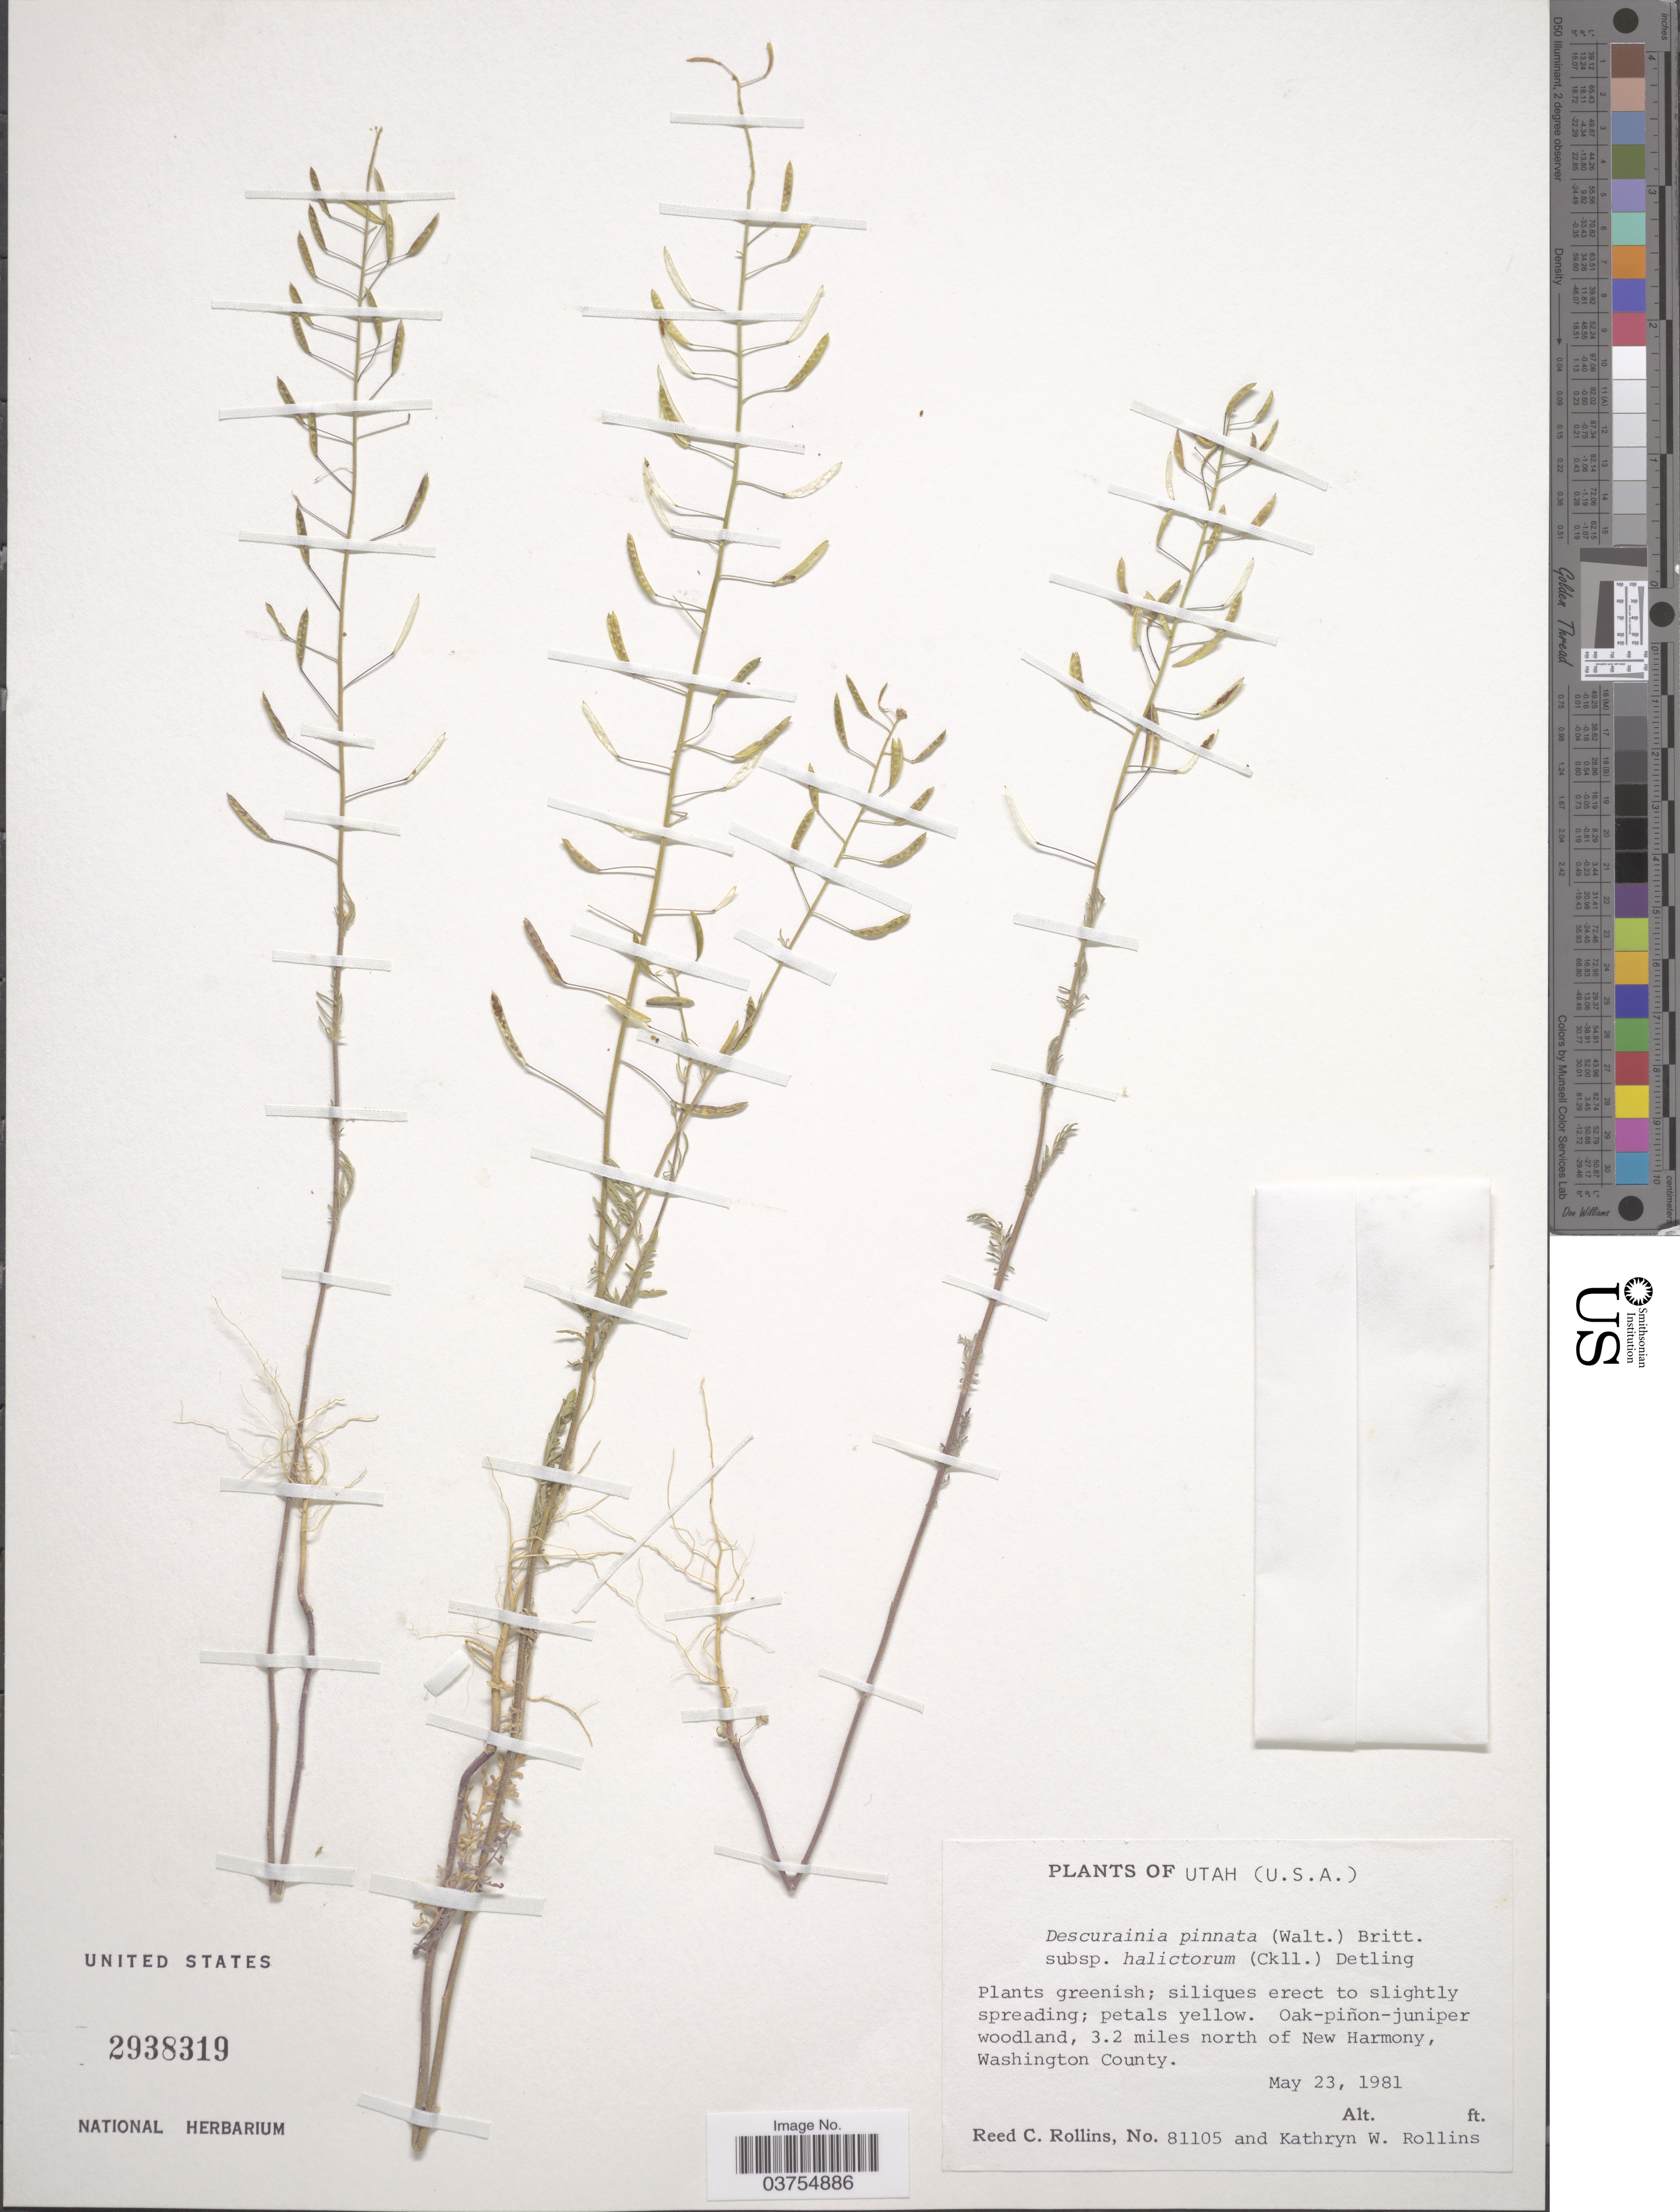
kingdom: Plantae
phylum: Tracheophyta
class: Magnoliopsida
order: Brassicales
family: Brassicaceae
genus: Descurainia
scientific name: Descurainia pinnata subsp. halictorum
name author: (Cockerell) Detling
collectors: R. C. Rollins & K. W. Rollins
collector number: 81105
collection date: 1981-05-23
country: United States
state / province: Utah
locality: Oak-piñon-juniper woodland, 3.2 miles north of New Harmony, Washington County.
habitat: oak-pinon juniper woodland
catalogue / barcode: US 2938319